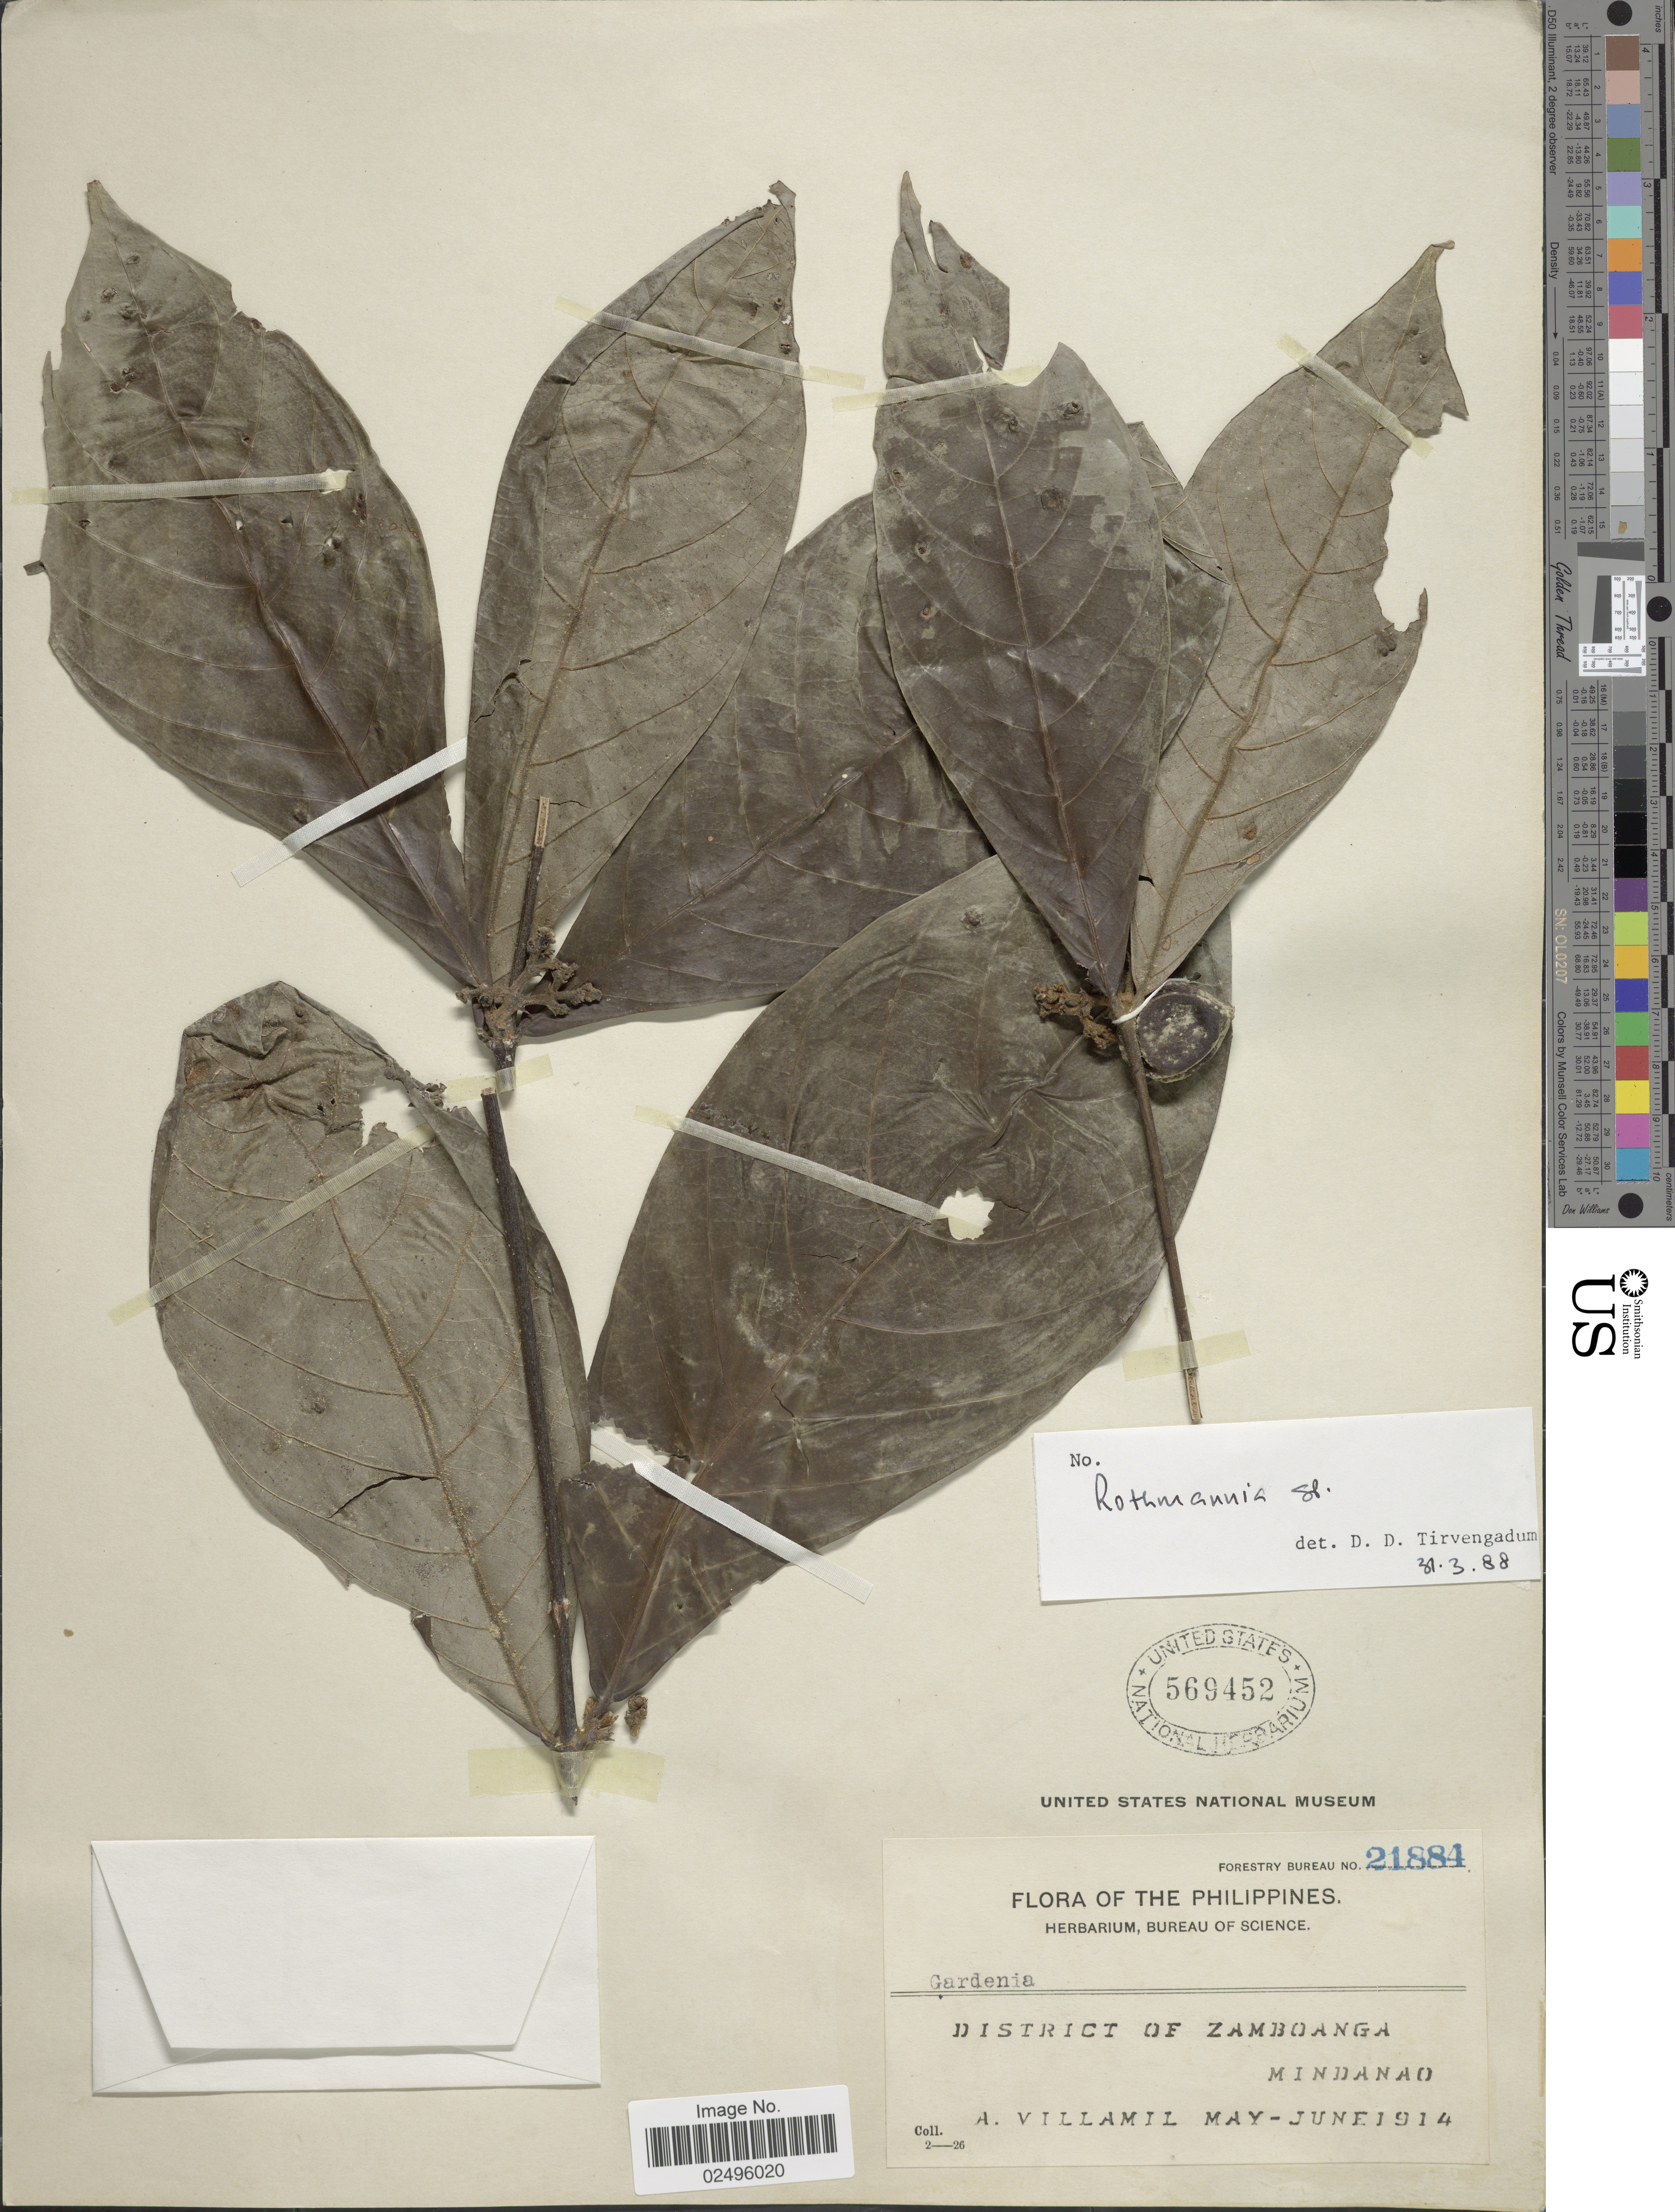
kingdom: Plantae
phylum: Tracheophyta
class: Magnoliopsida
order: Gentianales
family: Rubiaceae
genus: Rothmannia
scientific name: Rothmannia graciliflora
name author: (Merr.) J.T. Pereira & Ridsdale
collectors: A. Villamil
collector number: Forestry Bureau 21884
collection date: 1914-05/1914-06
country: Philippines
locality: District of Zamboanga, Mindanao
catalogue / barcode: US 569452